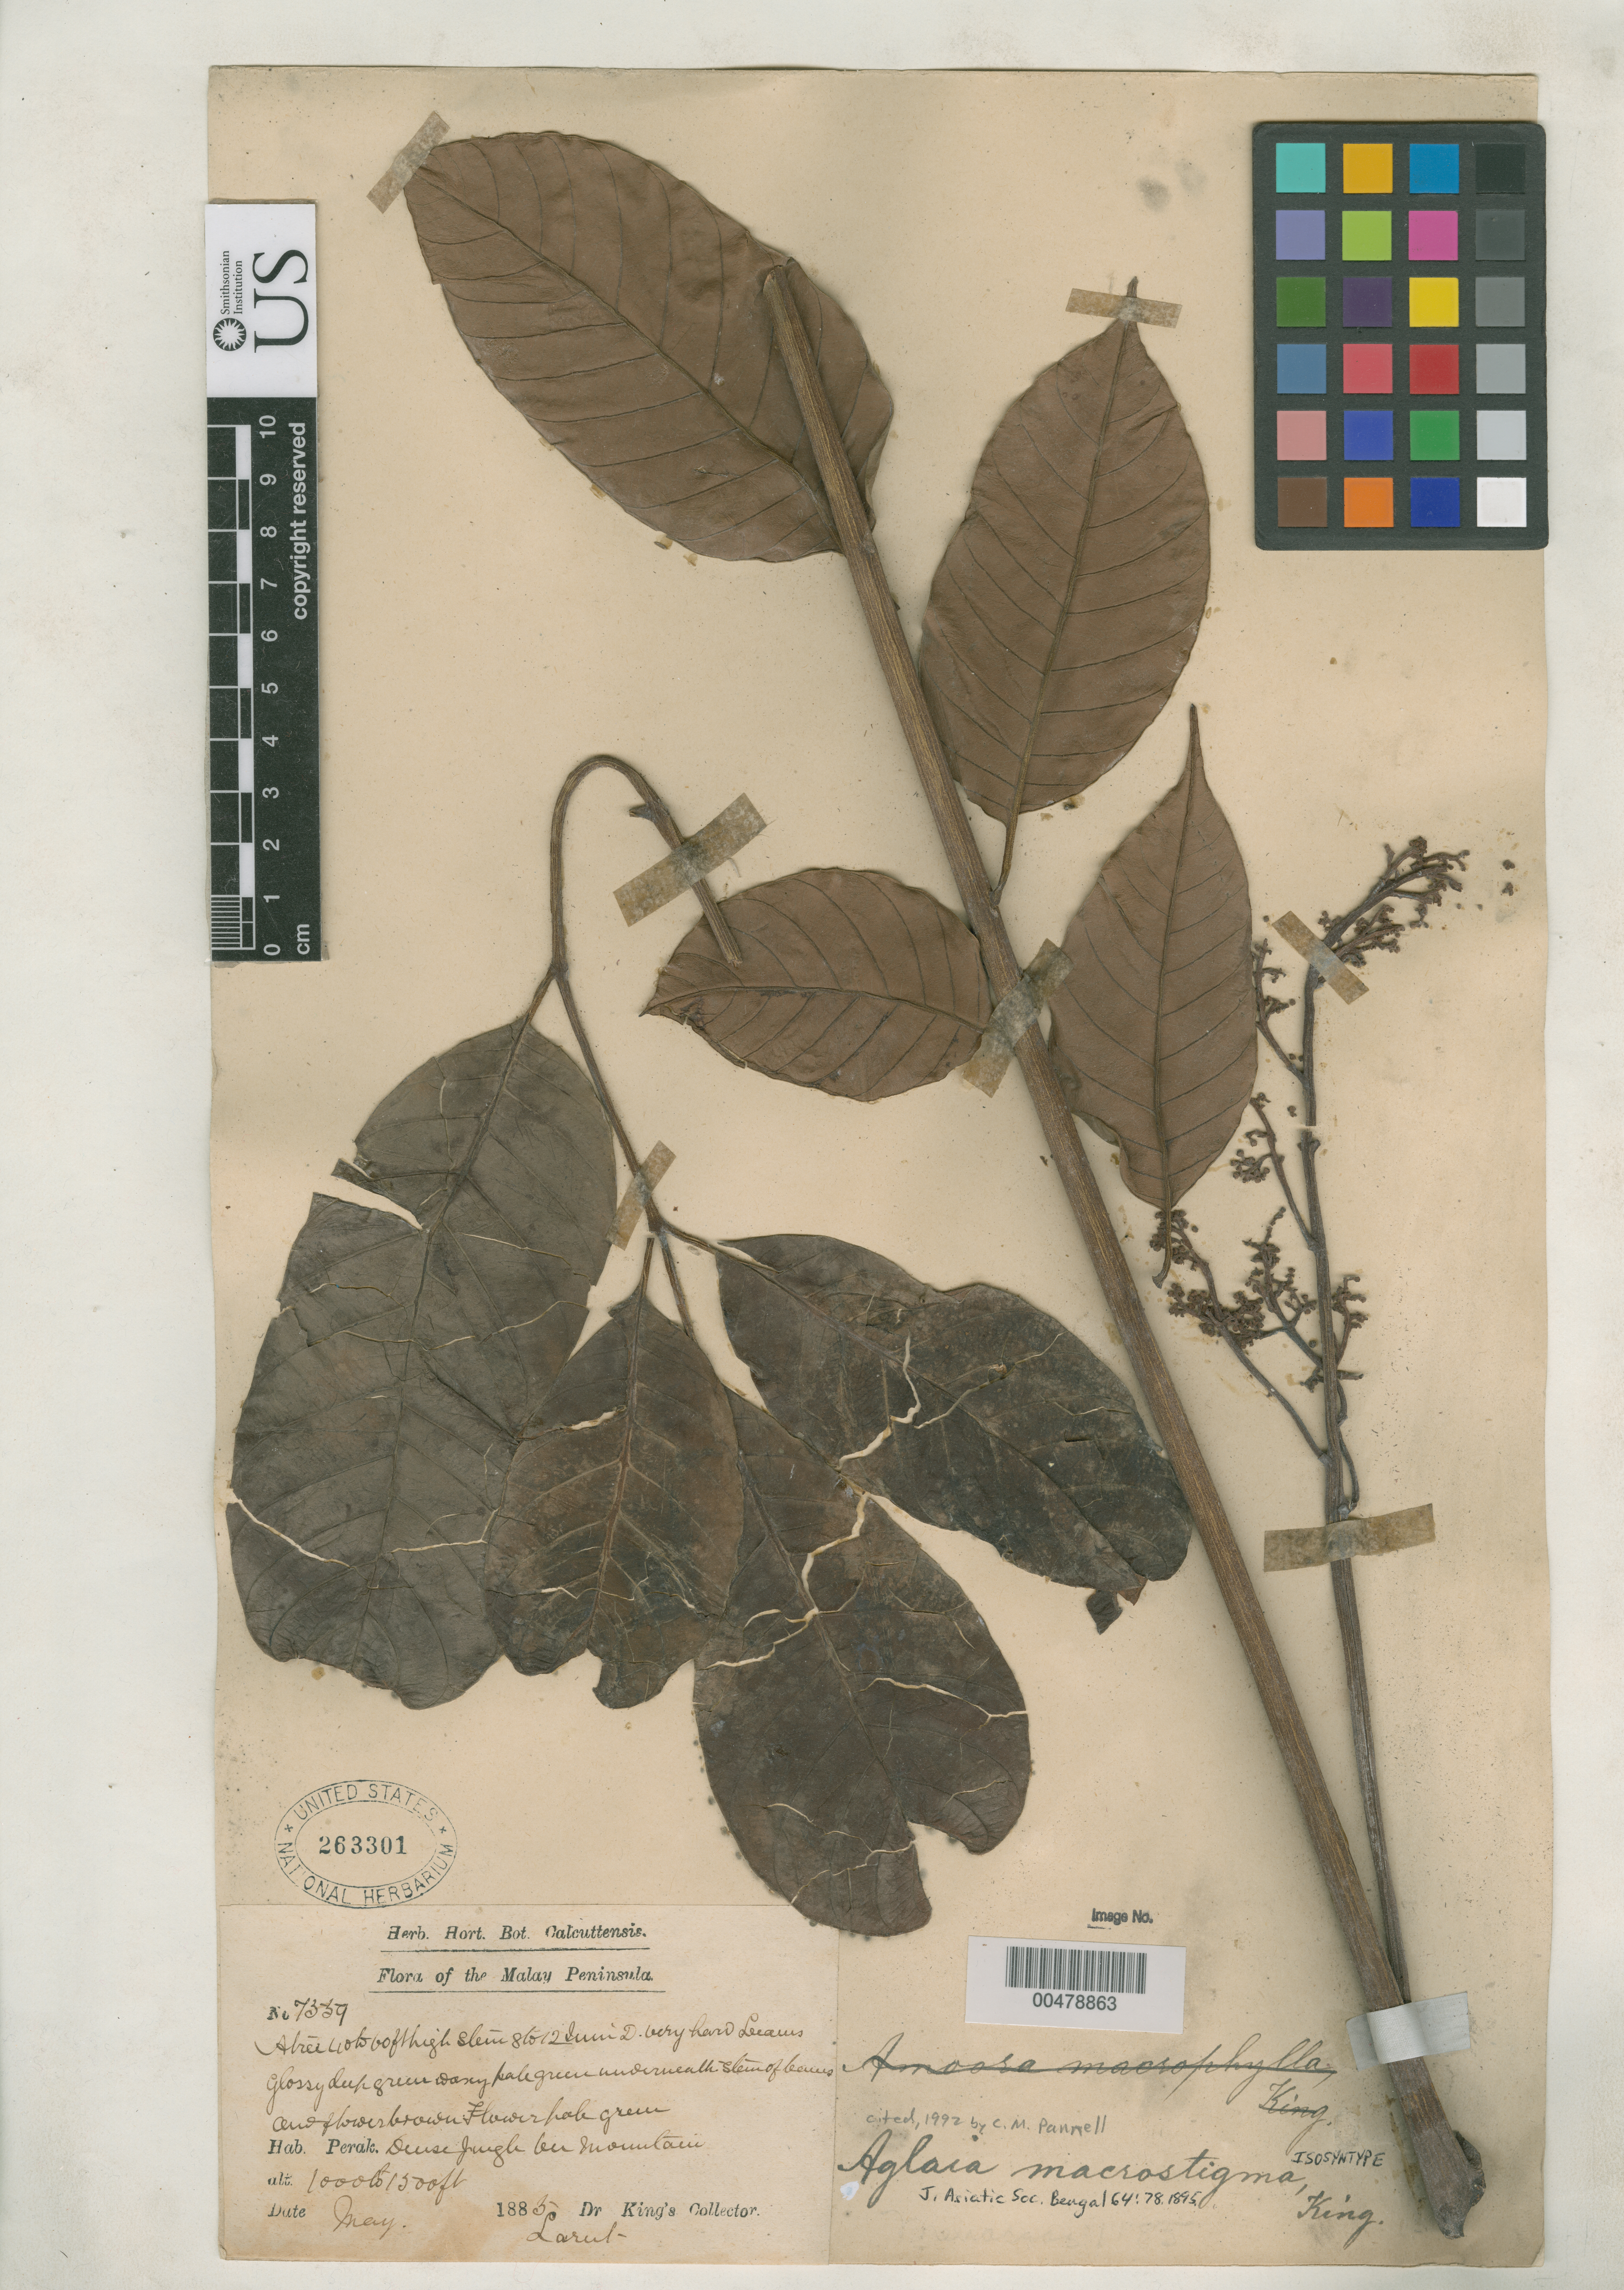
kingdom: Plantae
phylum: Tracheophyta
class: Magnoliopsida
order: Sapindales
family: Meliaceae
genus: Aglaia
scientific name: Aglaia macrostigma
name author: King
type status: Isosyntype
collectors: Dr. King's collector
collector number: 7559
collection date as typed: May 1895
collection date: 1895-05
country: Malaysia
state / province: Perak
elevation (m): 305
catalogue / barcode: US 263301